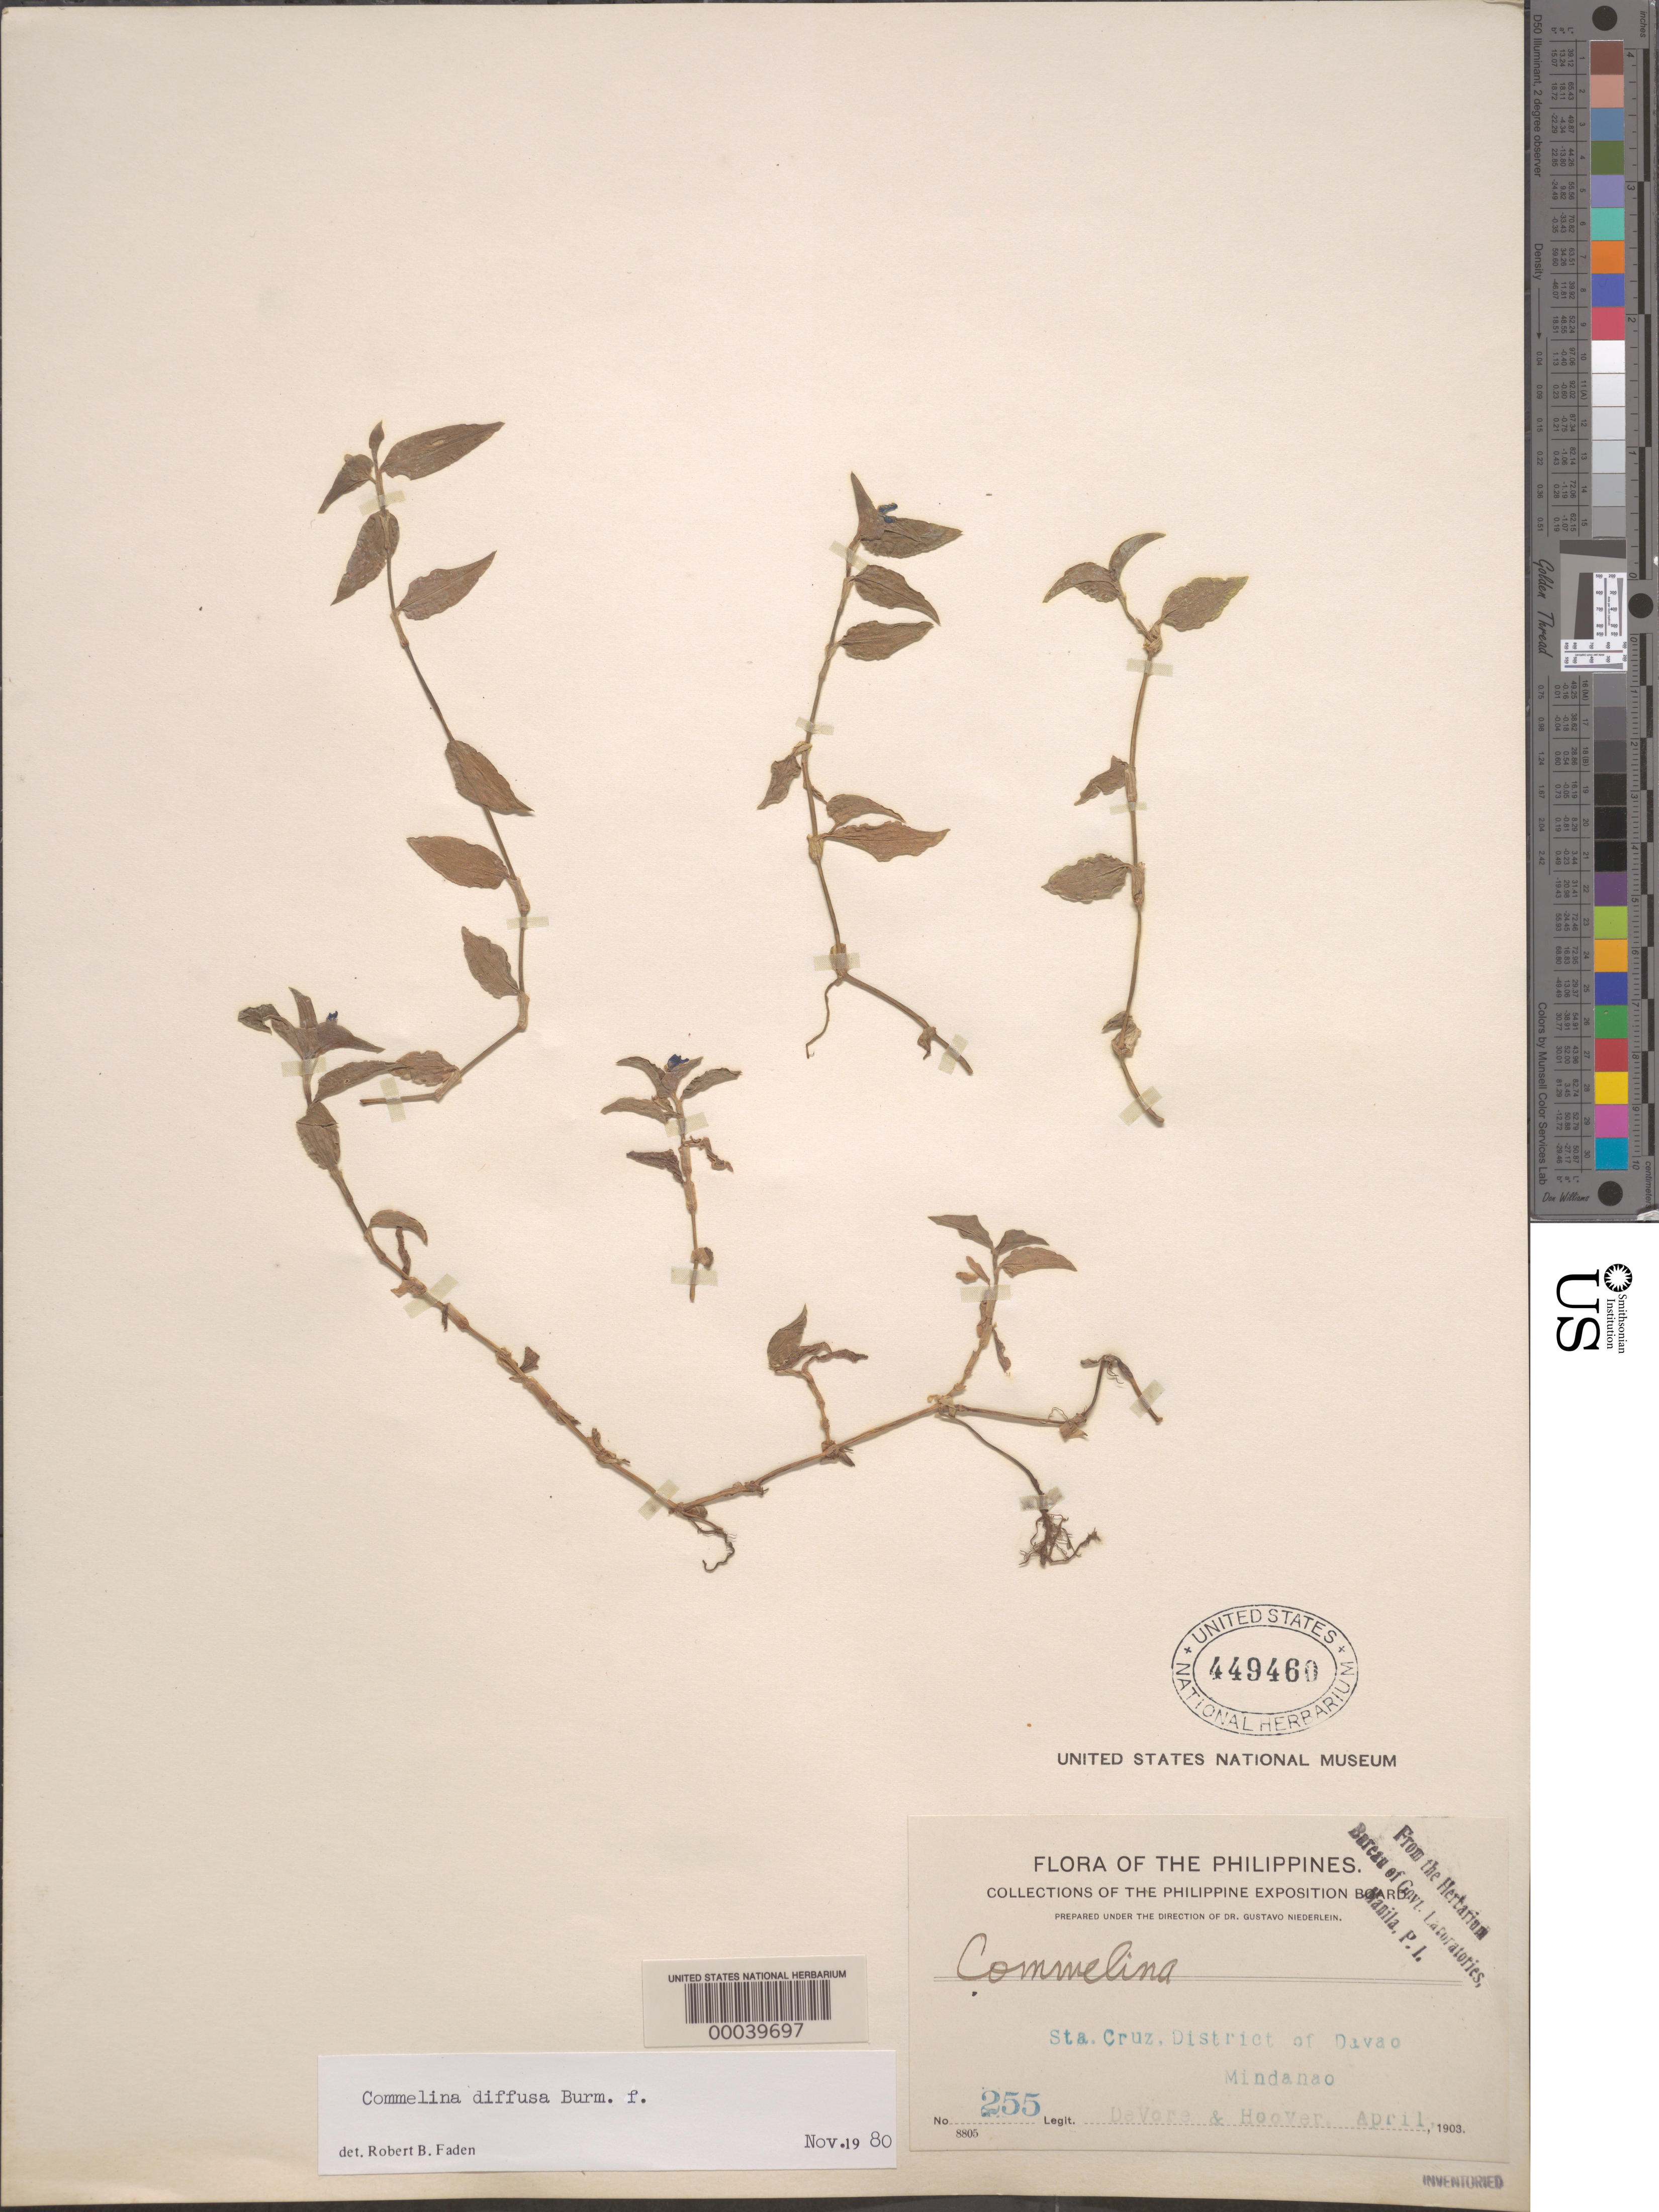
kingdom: Plantae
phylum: Tracheophyta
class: Liliopsida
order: Commelinales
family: Commelinaceae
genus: Commelina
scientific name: Commelina diffusa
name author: Burm. f.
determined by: Faden, Robert B., (US), Smithsonian Institution - National Museum of Natural History (UNITED STATES)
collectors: B. F. DeVore & C. L. Hoover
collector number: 255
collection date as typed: Apr 1903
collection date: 1903-04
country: Philippines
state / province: Davao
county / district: Davao del Norte / Davao del Sur / Davao Oriental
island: Mindanao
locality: Santa cruz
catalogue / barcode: US 449460